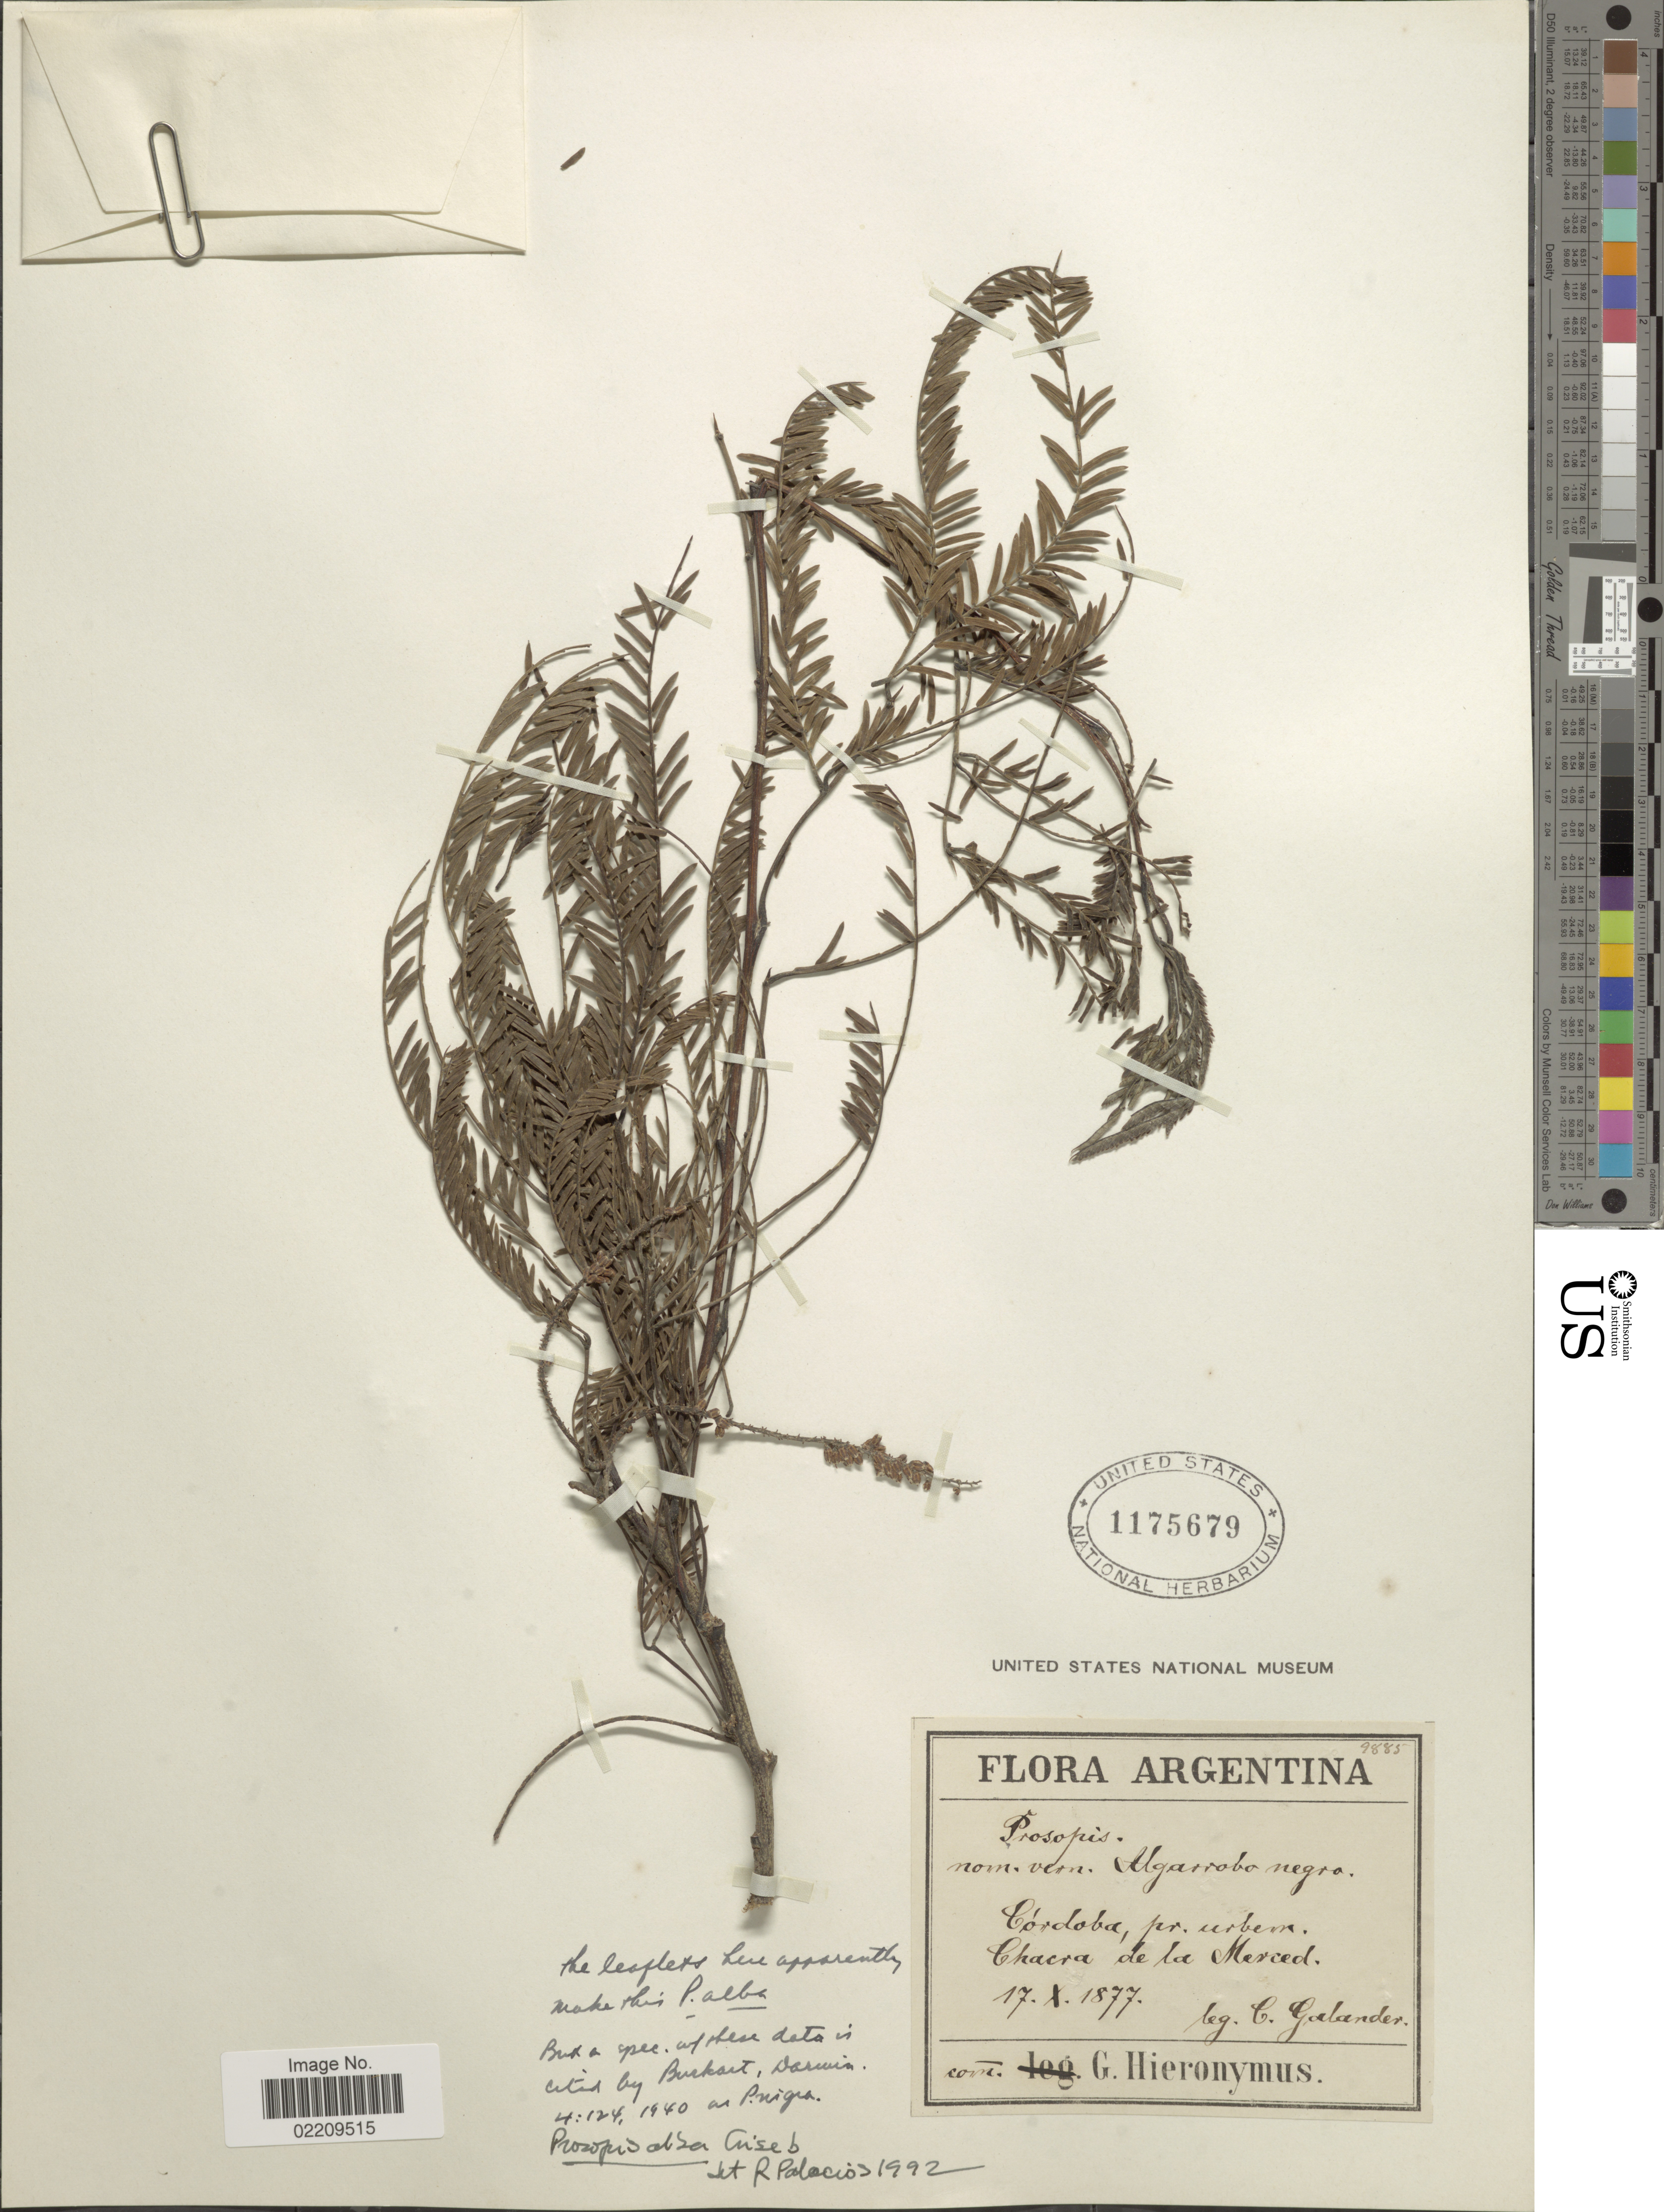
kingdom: Plantae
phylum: Tracheophyta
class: Magnoliopsida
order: Fabales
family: Fabaceae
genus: Neltuma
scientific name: Neltuma alba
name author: (Griseb.) C. E. Hughes & G.P. Lewis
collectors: C. Galander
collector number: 9885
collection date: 1877-10-17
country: Argentina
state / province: Cordoba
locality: Pr. urbem. Chacra de la Merced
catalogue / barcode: US 1175679